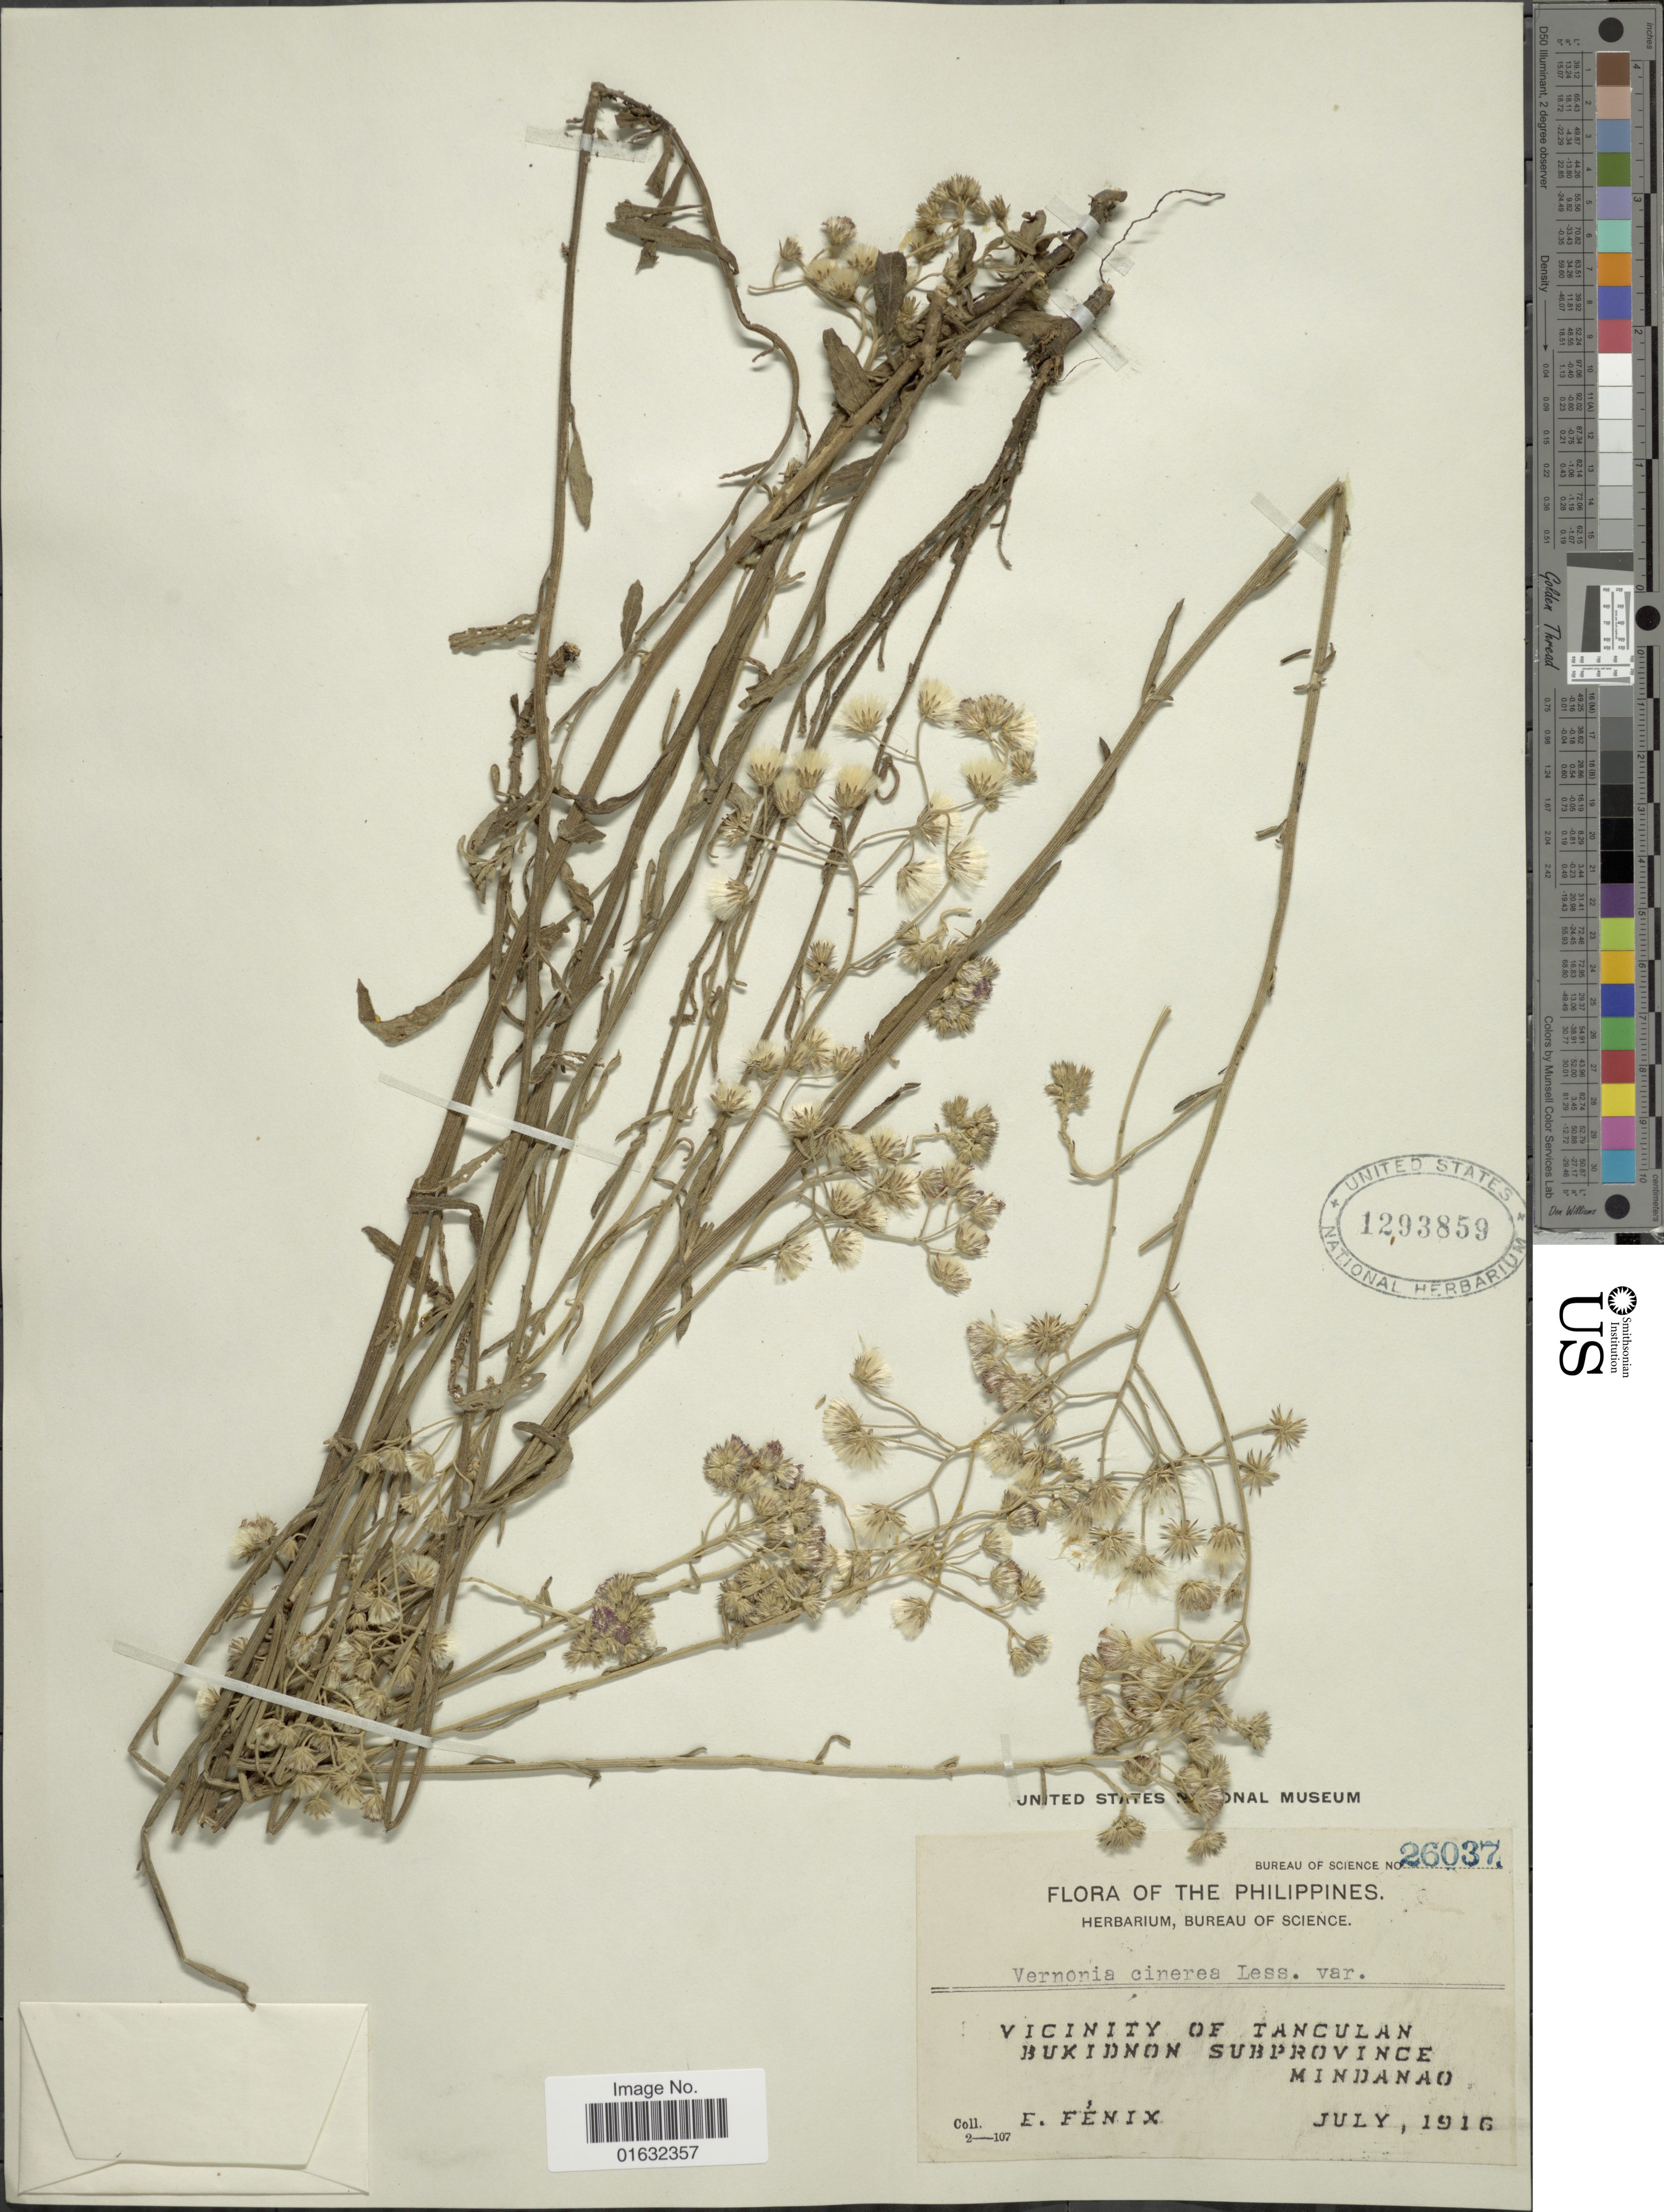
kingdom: Plantae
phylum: Tracheophyta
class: Magnoliopsida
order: Asterales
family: Asteraceae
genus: Cyanthillium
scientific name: Cyanthillium cinereum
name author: (L.) H. Rob.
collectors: E. Fénix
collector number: Bureau of Science 26037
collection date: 1916-07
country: Philippines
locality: Vicinity of Tanculan, Bukidnon Subprovince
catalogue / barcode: US 1293859